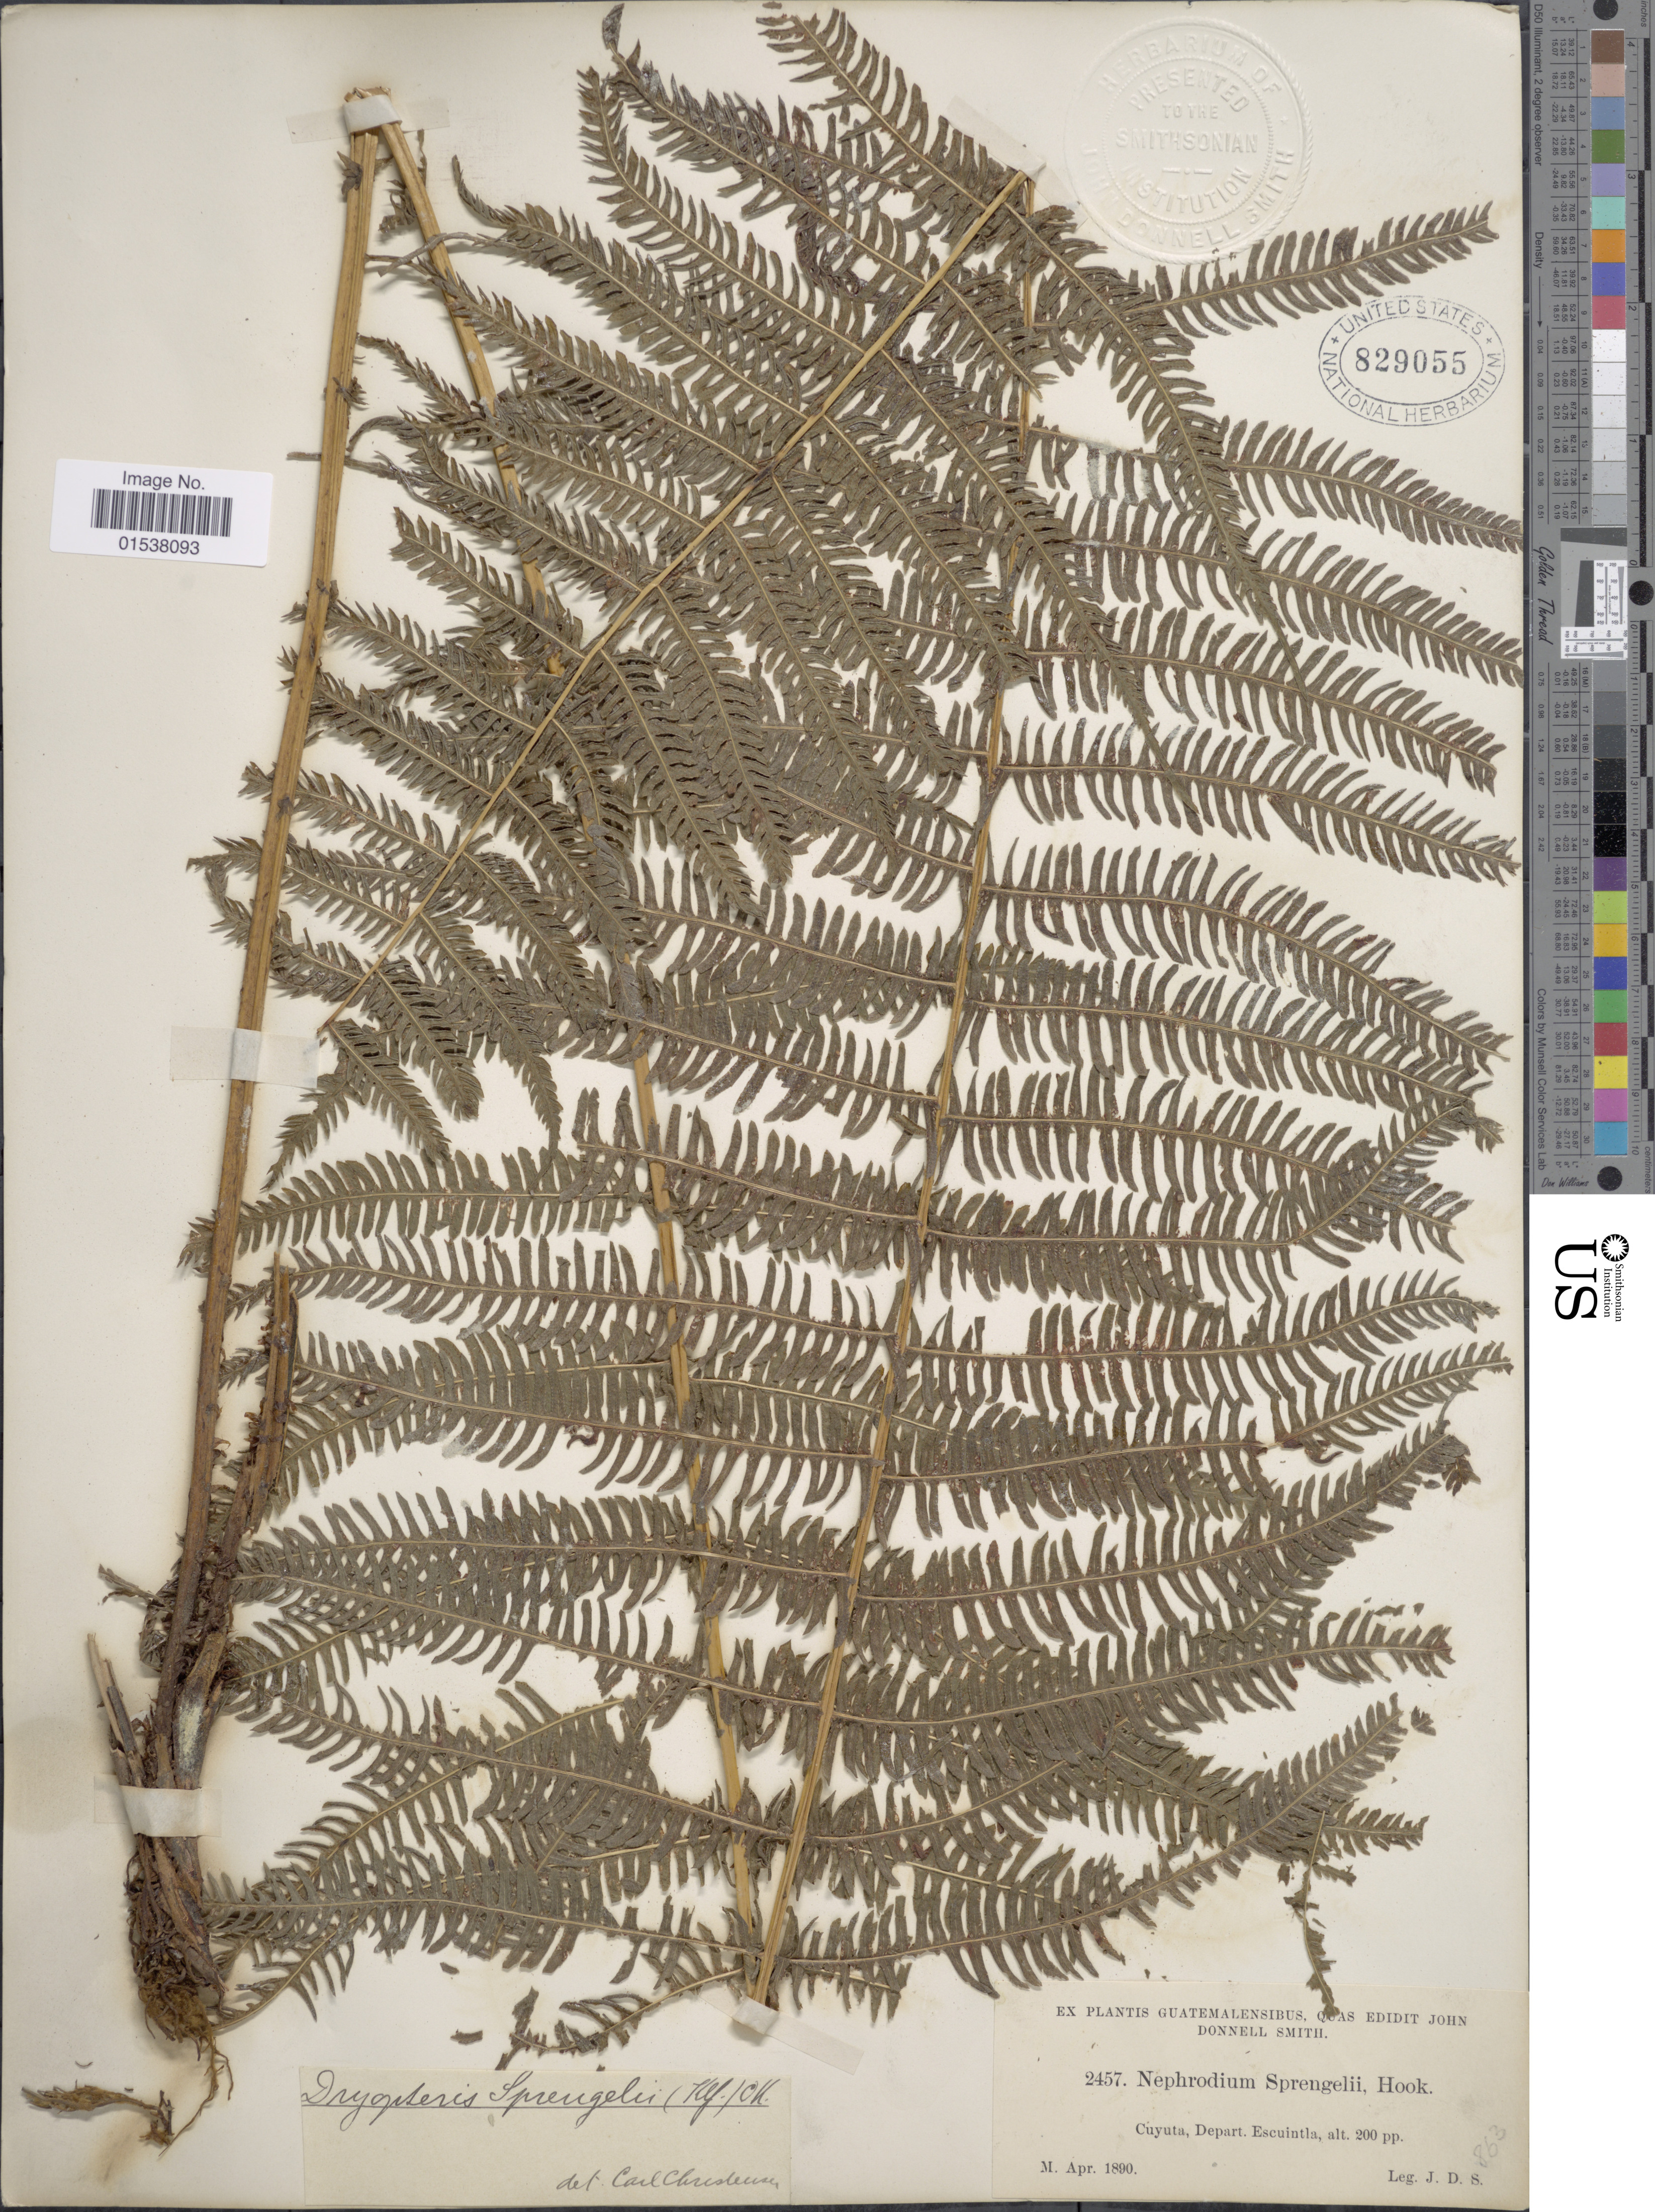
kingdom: Plantae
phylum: Tracheophyta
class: Polypodiopsida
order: Polypodiales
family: Thelypteridaceae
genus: Amauropelta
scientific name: Amauropelta balbisii (Spreng.) comb. nov., ined. 2015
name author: (Spreng.)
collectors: J. Donnell Smith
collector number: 2457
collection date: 1890-04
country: Guatemala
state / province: Escuintla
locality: Cuyuta, Depart. Escuintla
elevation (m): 61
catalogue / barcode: US 829055